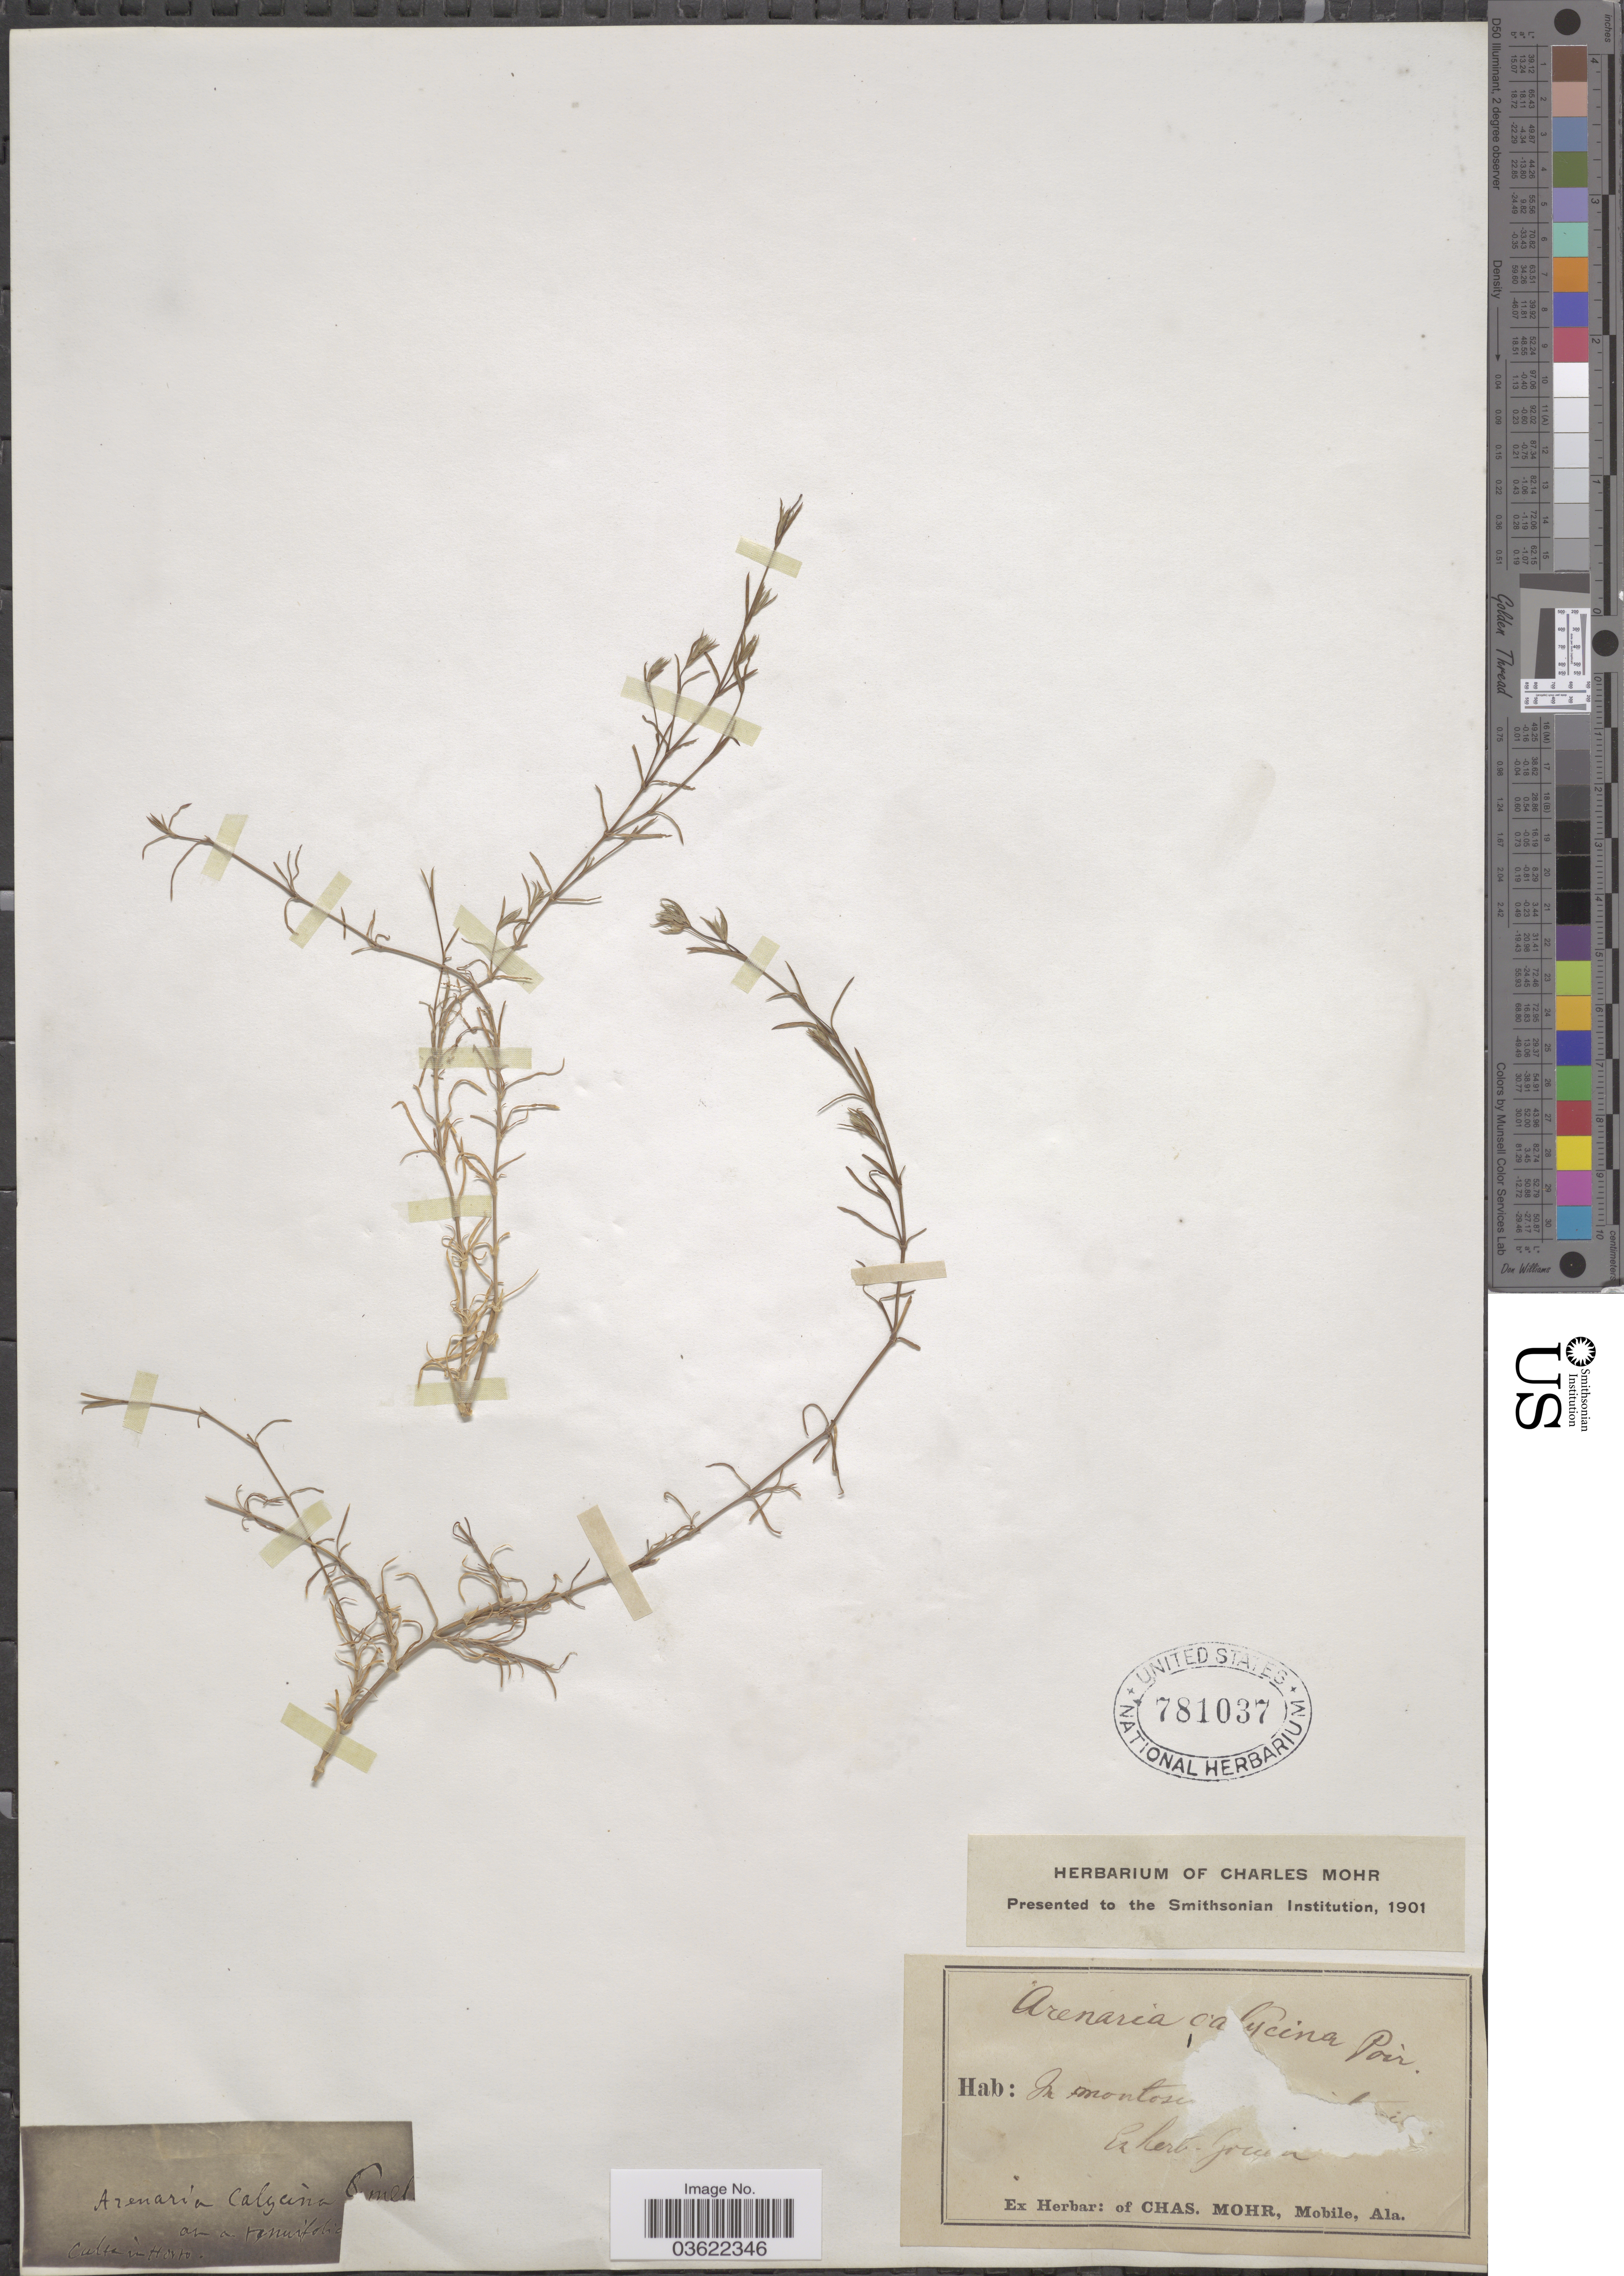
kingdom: Plantae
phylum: Tracheophyta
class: Magnoliopsida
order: Caryophyllales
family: Caryophyllaceae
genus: Arenaria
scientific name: Arenaria calycina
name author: Poir.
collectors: ex herb. Charles Mohr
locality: Culta in Horto. In montose [illegible text].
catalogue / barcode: US 781037